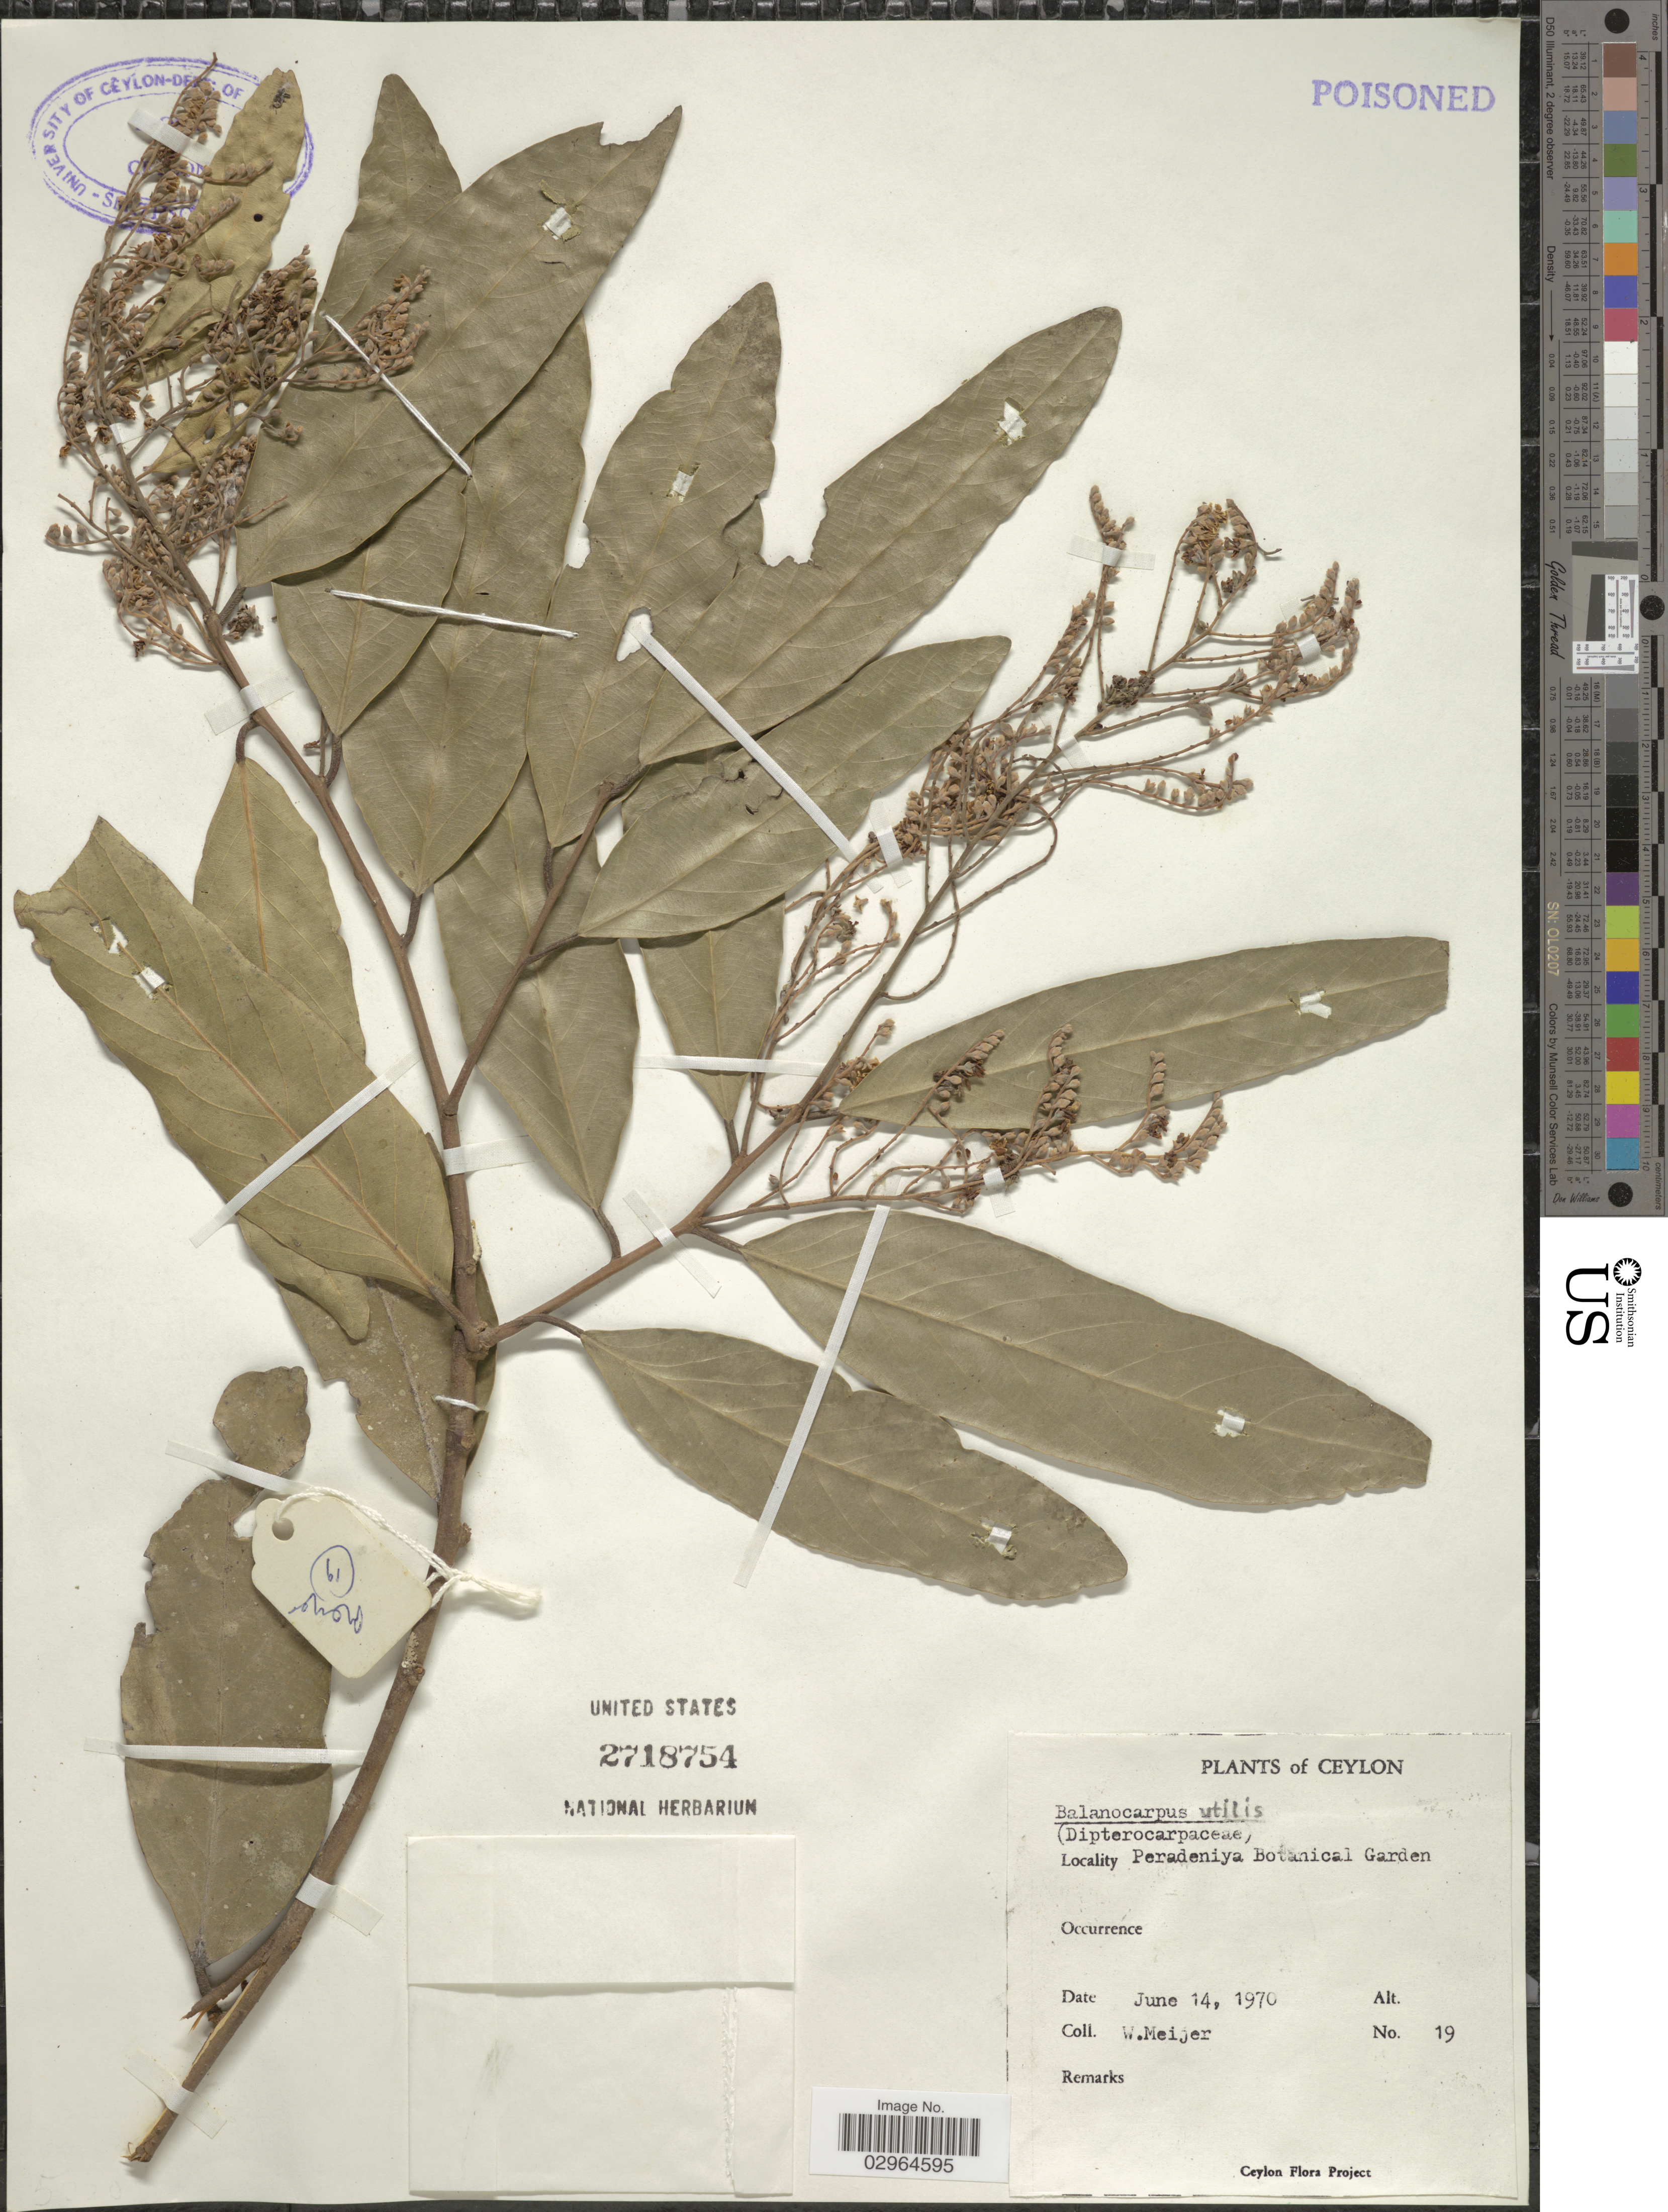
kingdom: Plantae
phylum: Tracheophyta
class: Magnoliopsida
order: Malvales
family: Dipterocarpaceae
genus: Hopea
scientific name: Hopea utilis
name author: (Bedd.) Bole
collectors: W. Meijer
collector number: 19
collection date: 1970-06-14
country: Sri Lanka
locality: Ceylon. Peradeniya Botanical Garden.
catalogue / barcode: US 2718754